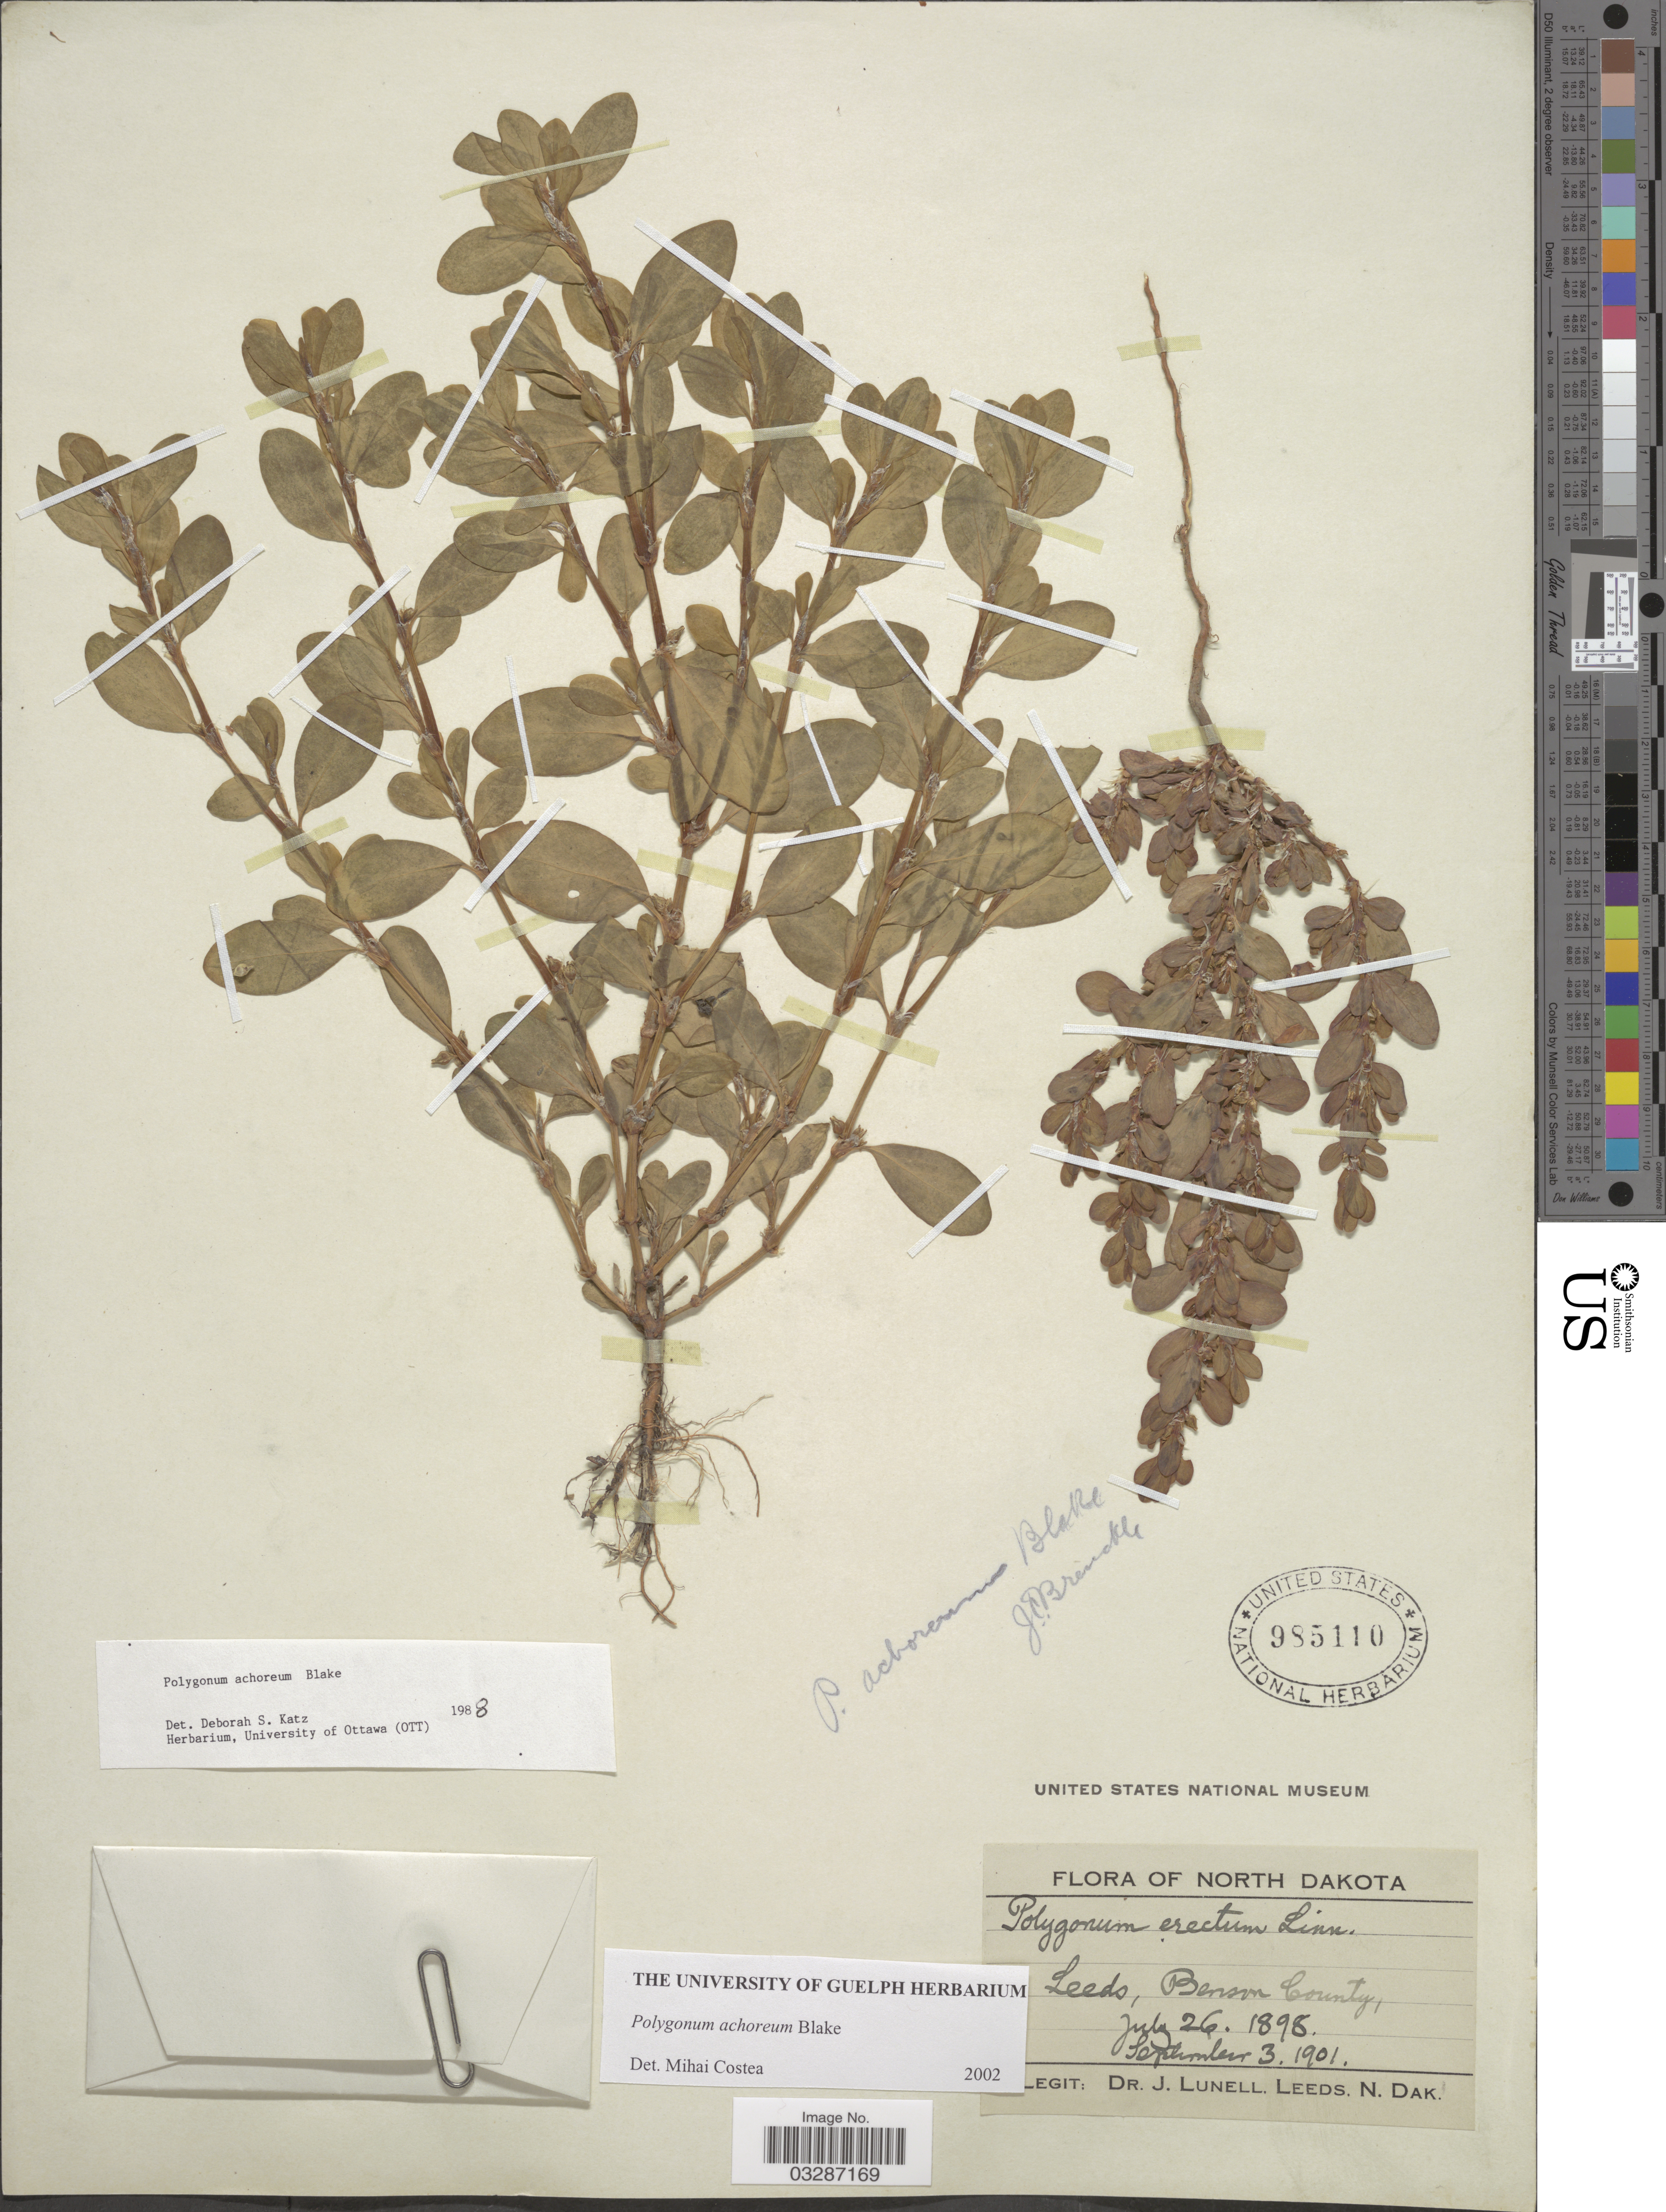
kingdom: Plantae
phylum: Tracheophyta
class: Magnoliopsida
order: Caryophyllales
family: Polygonaceae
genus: Polygonum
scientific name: Polygonum achoreum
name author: S.F. Blake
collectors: J. Lunell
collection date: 1898-07-26/1901-09-03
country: United States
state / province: North Dakota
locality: Leeds, Benson County.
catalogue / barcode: US 985110